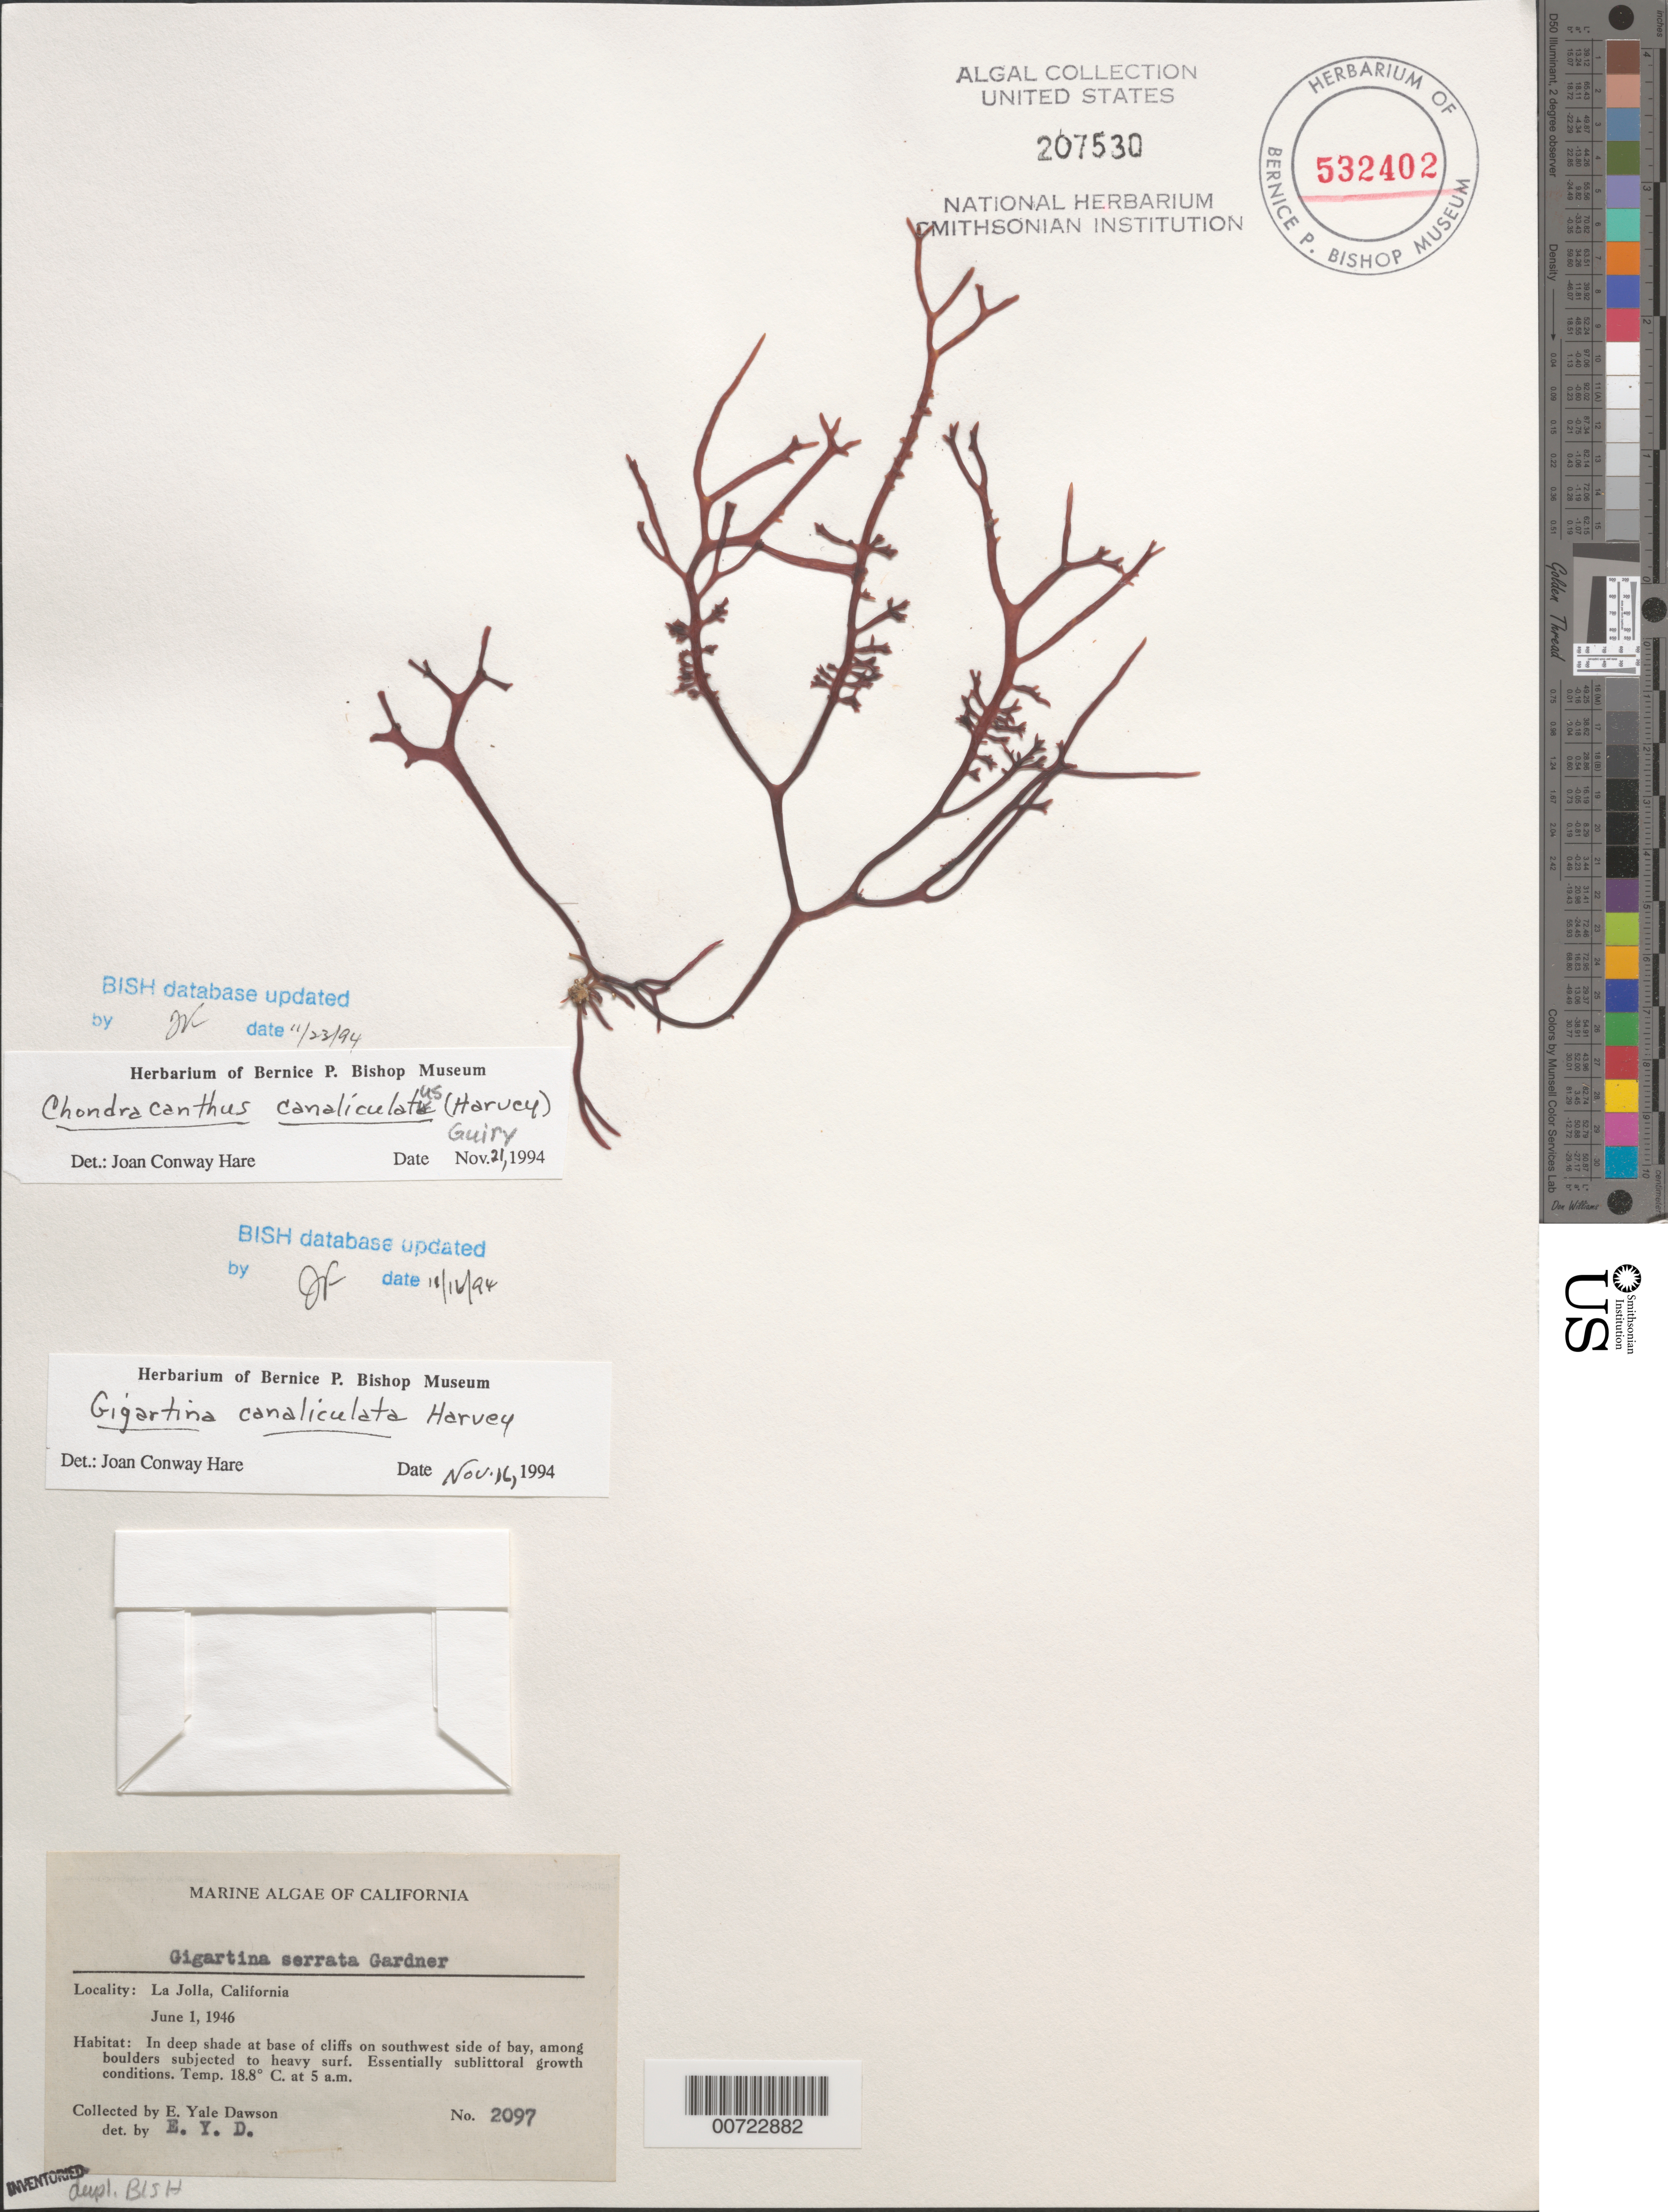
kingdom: Plantae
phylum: Rhodophyta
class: Florideophyceae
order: Gigartinales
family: Gigartinaceae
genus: Chondracanthus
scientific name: Chondracanthus canaliculatus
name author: (Harv.) Guiry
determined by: Hare, Joan Conway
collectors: E. Y. Dawson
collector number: EYD 2097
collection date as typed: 01 Jun 1946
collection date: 1946-06-01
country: United States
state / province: California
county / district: San Diego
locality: La Jolla, southwest La Jolla Bay, cliffs base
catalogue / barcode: US 207530